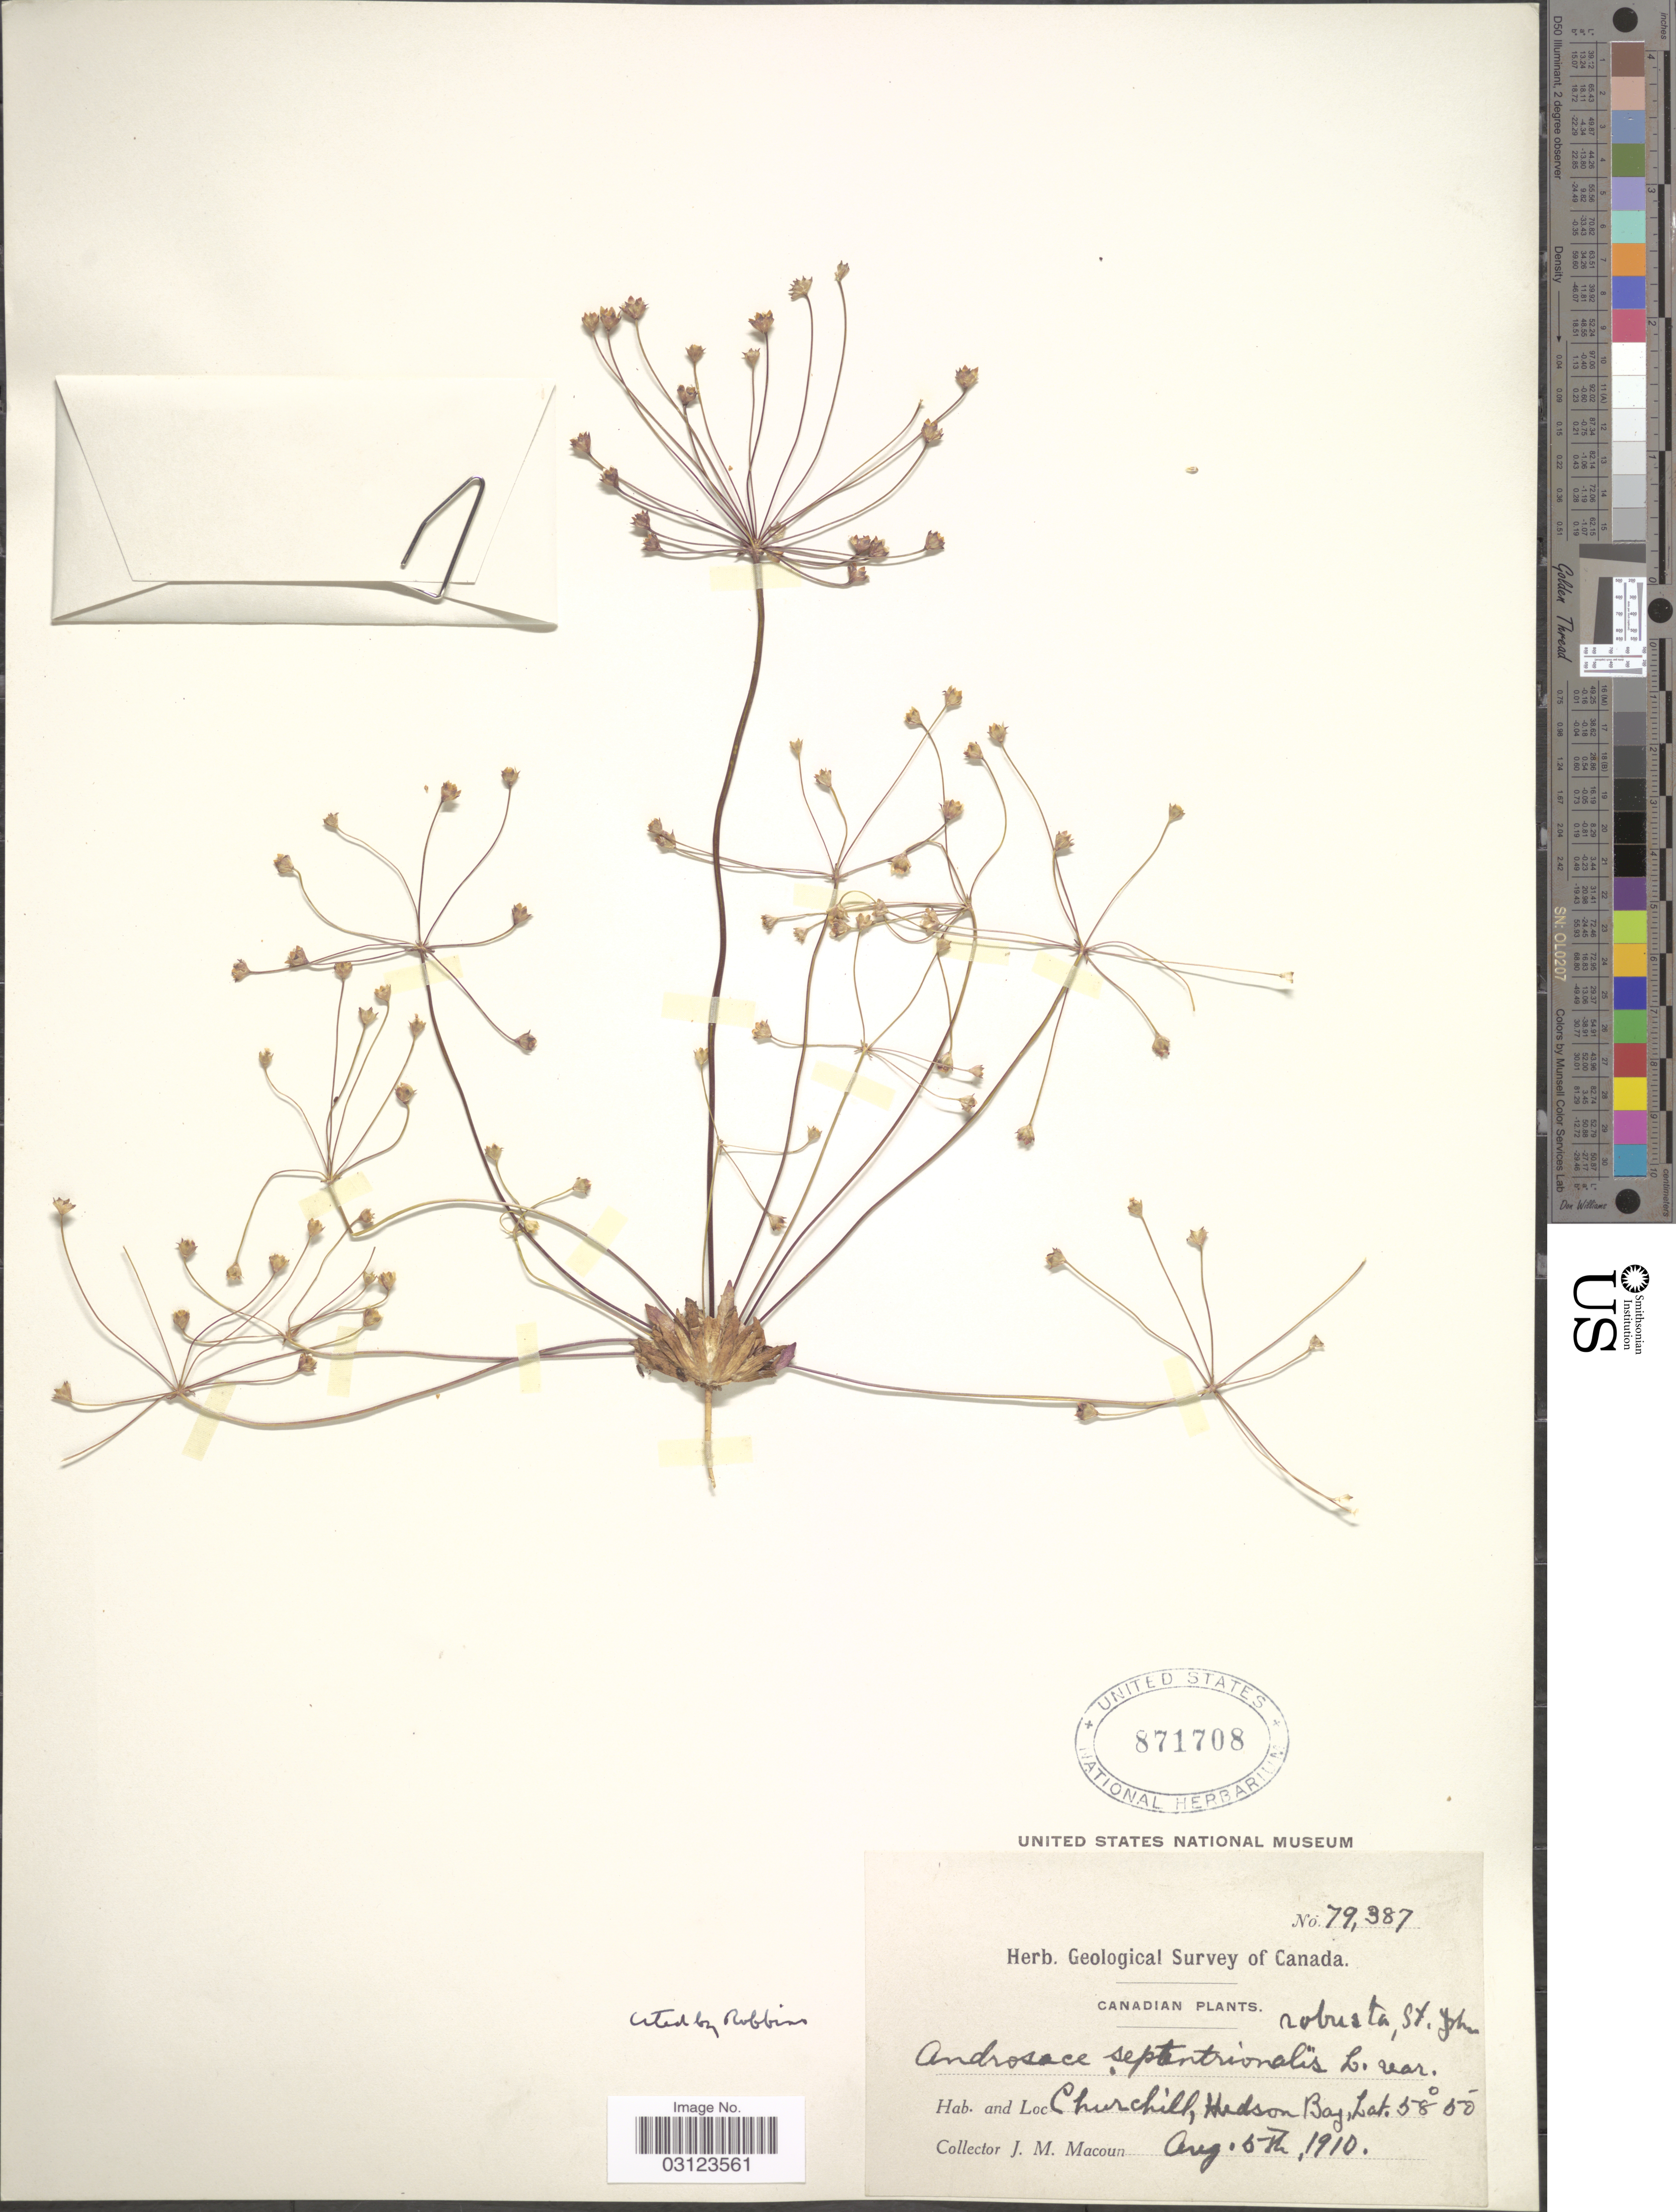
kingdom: Plantae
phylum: Tracheophyta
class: Magnoliopsida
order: Ericales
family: Primulaceae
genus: Androsace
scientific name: Androsace septentrionalis subsp. robusta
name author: (H. St. John) G.T. Robbins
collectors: J. M. Macoun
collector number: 79387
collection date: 1910-08-05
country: Canada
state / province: Manitoba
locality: Churchill, Hudson Bay.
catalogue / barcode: US 871708